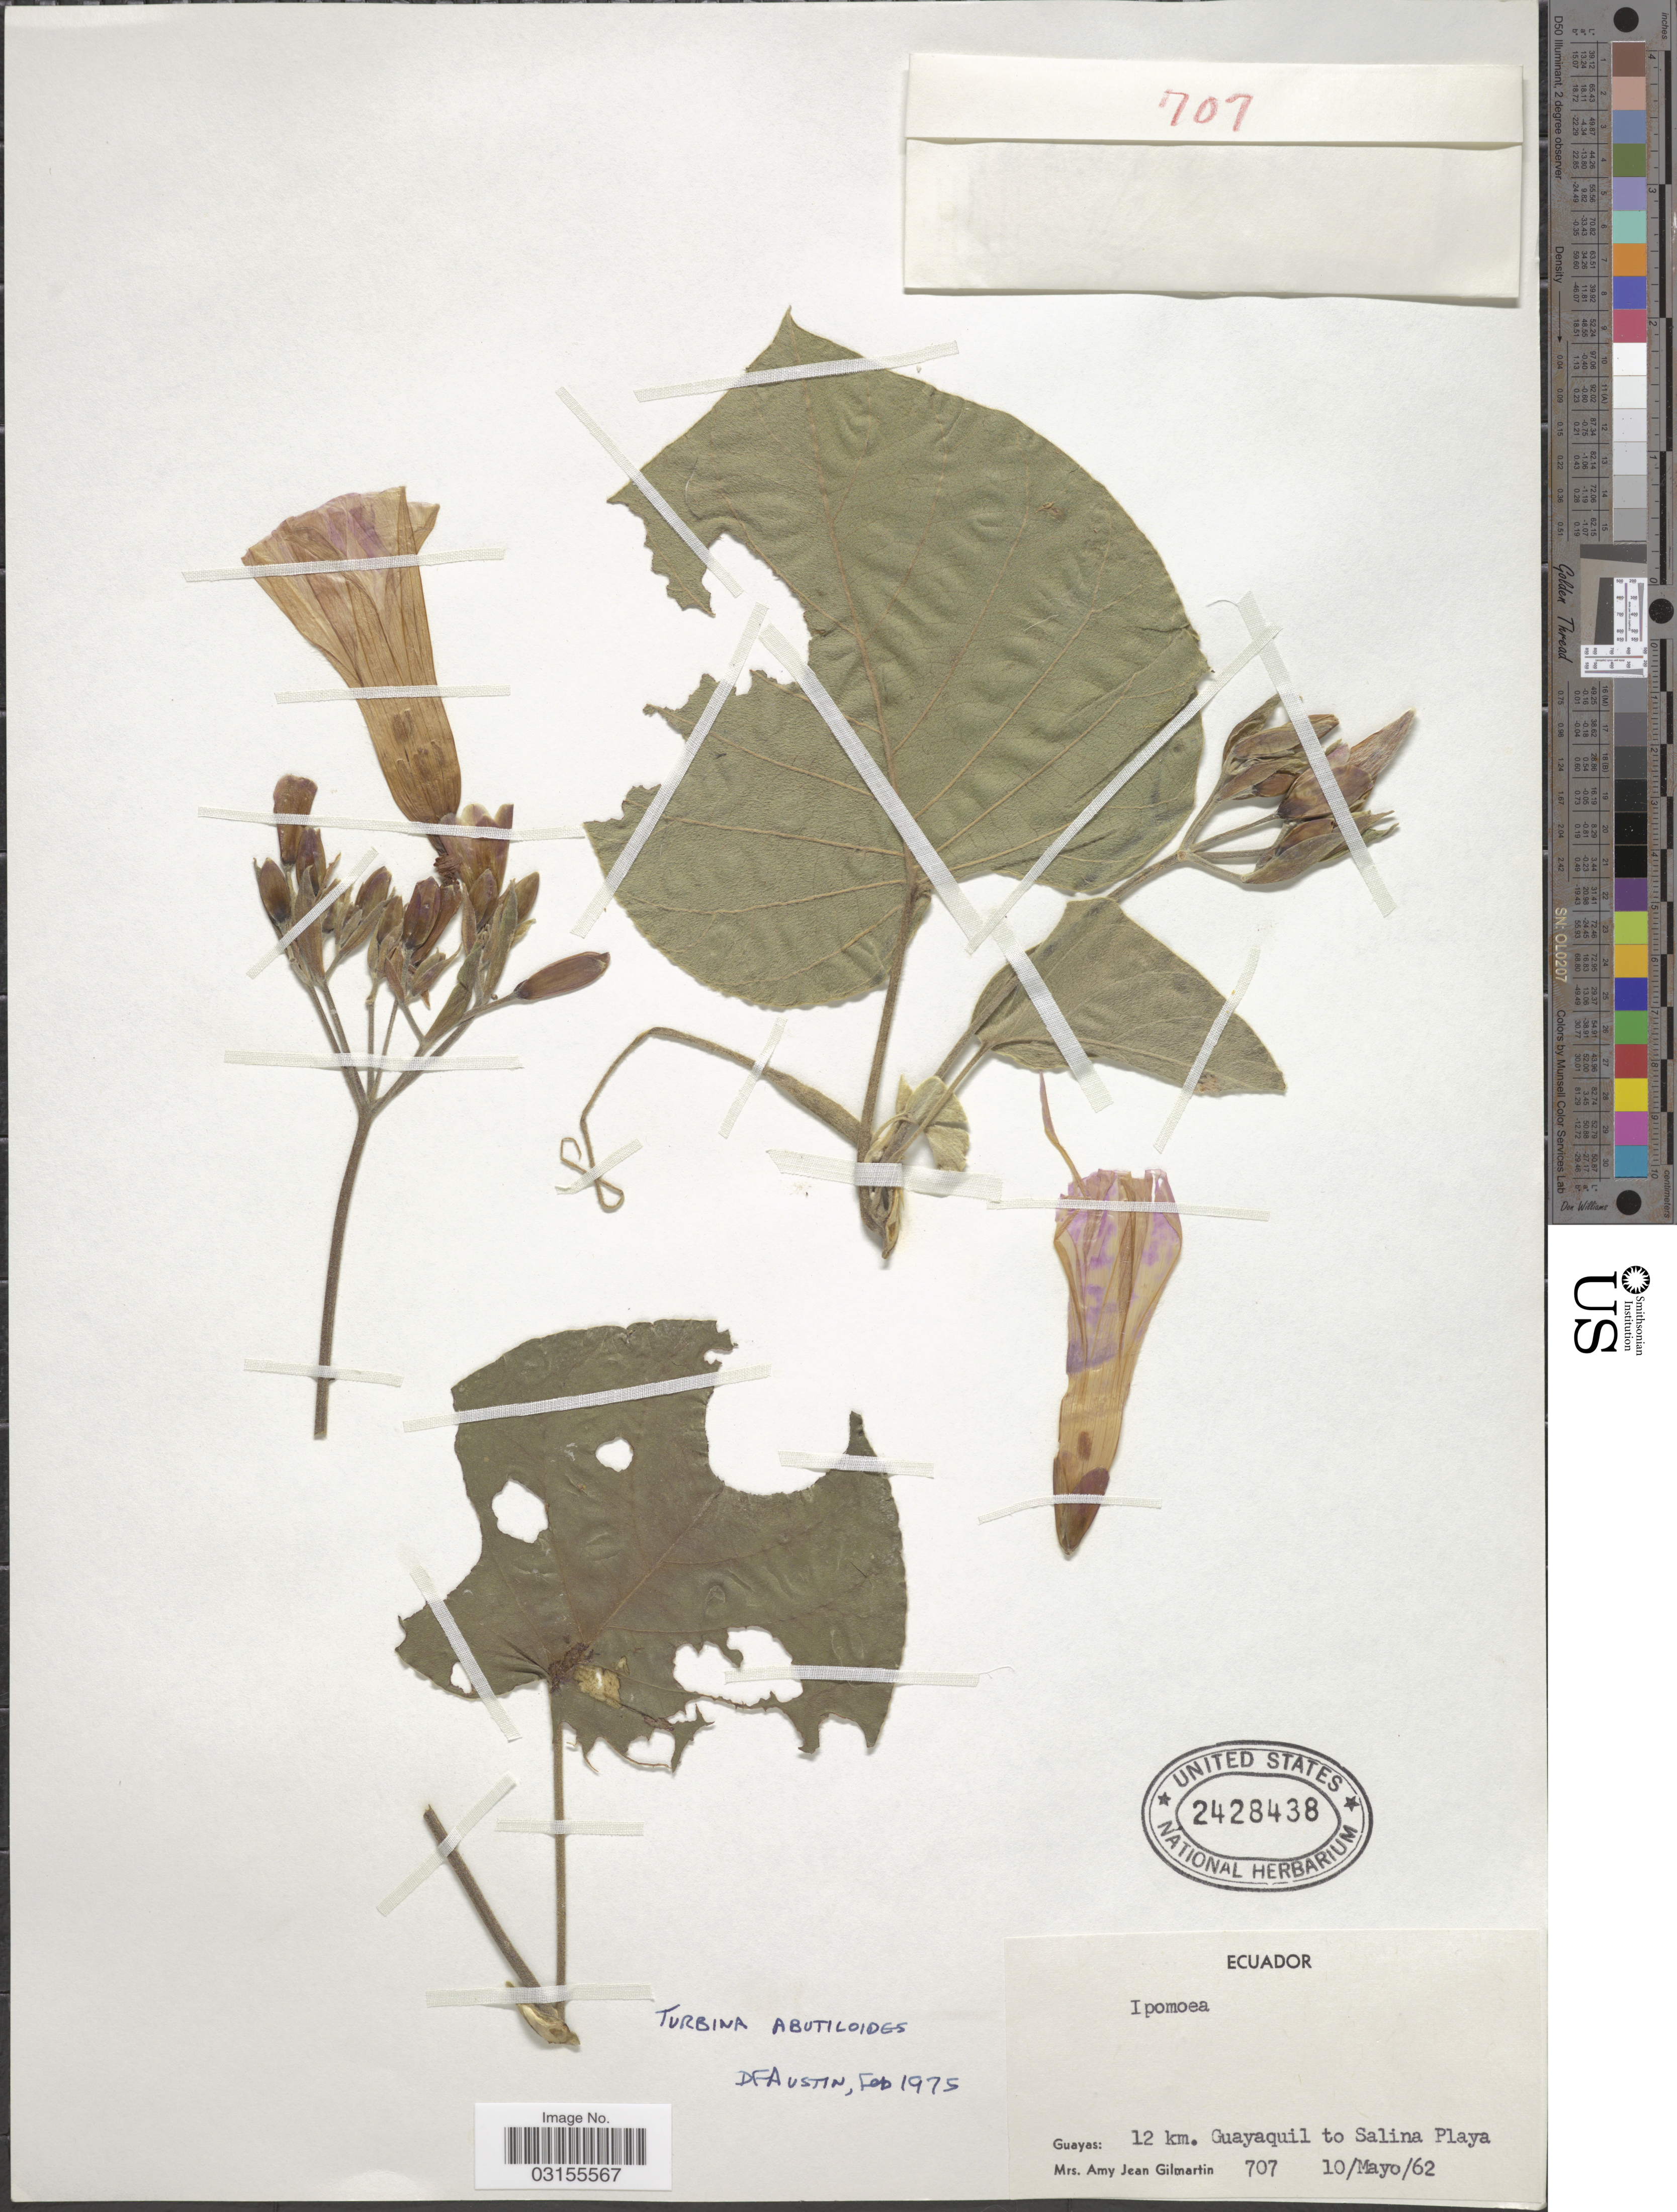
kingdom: Plantae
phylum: Tracheophyta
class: Magnoliopsida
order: Solanales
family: Convolvulaceae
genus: Turbina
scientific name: Turbina abutiloides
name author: (Kunth) O'Donell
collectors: A. J. Gilmartin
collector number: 707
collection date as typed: Transcribed d/m/y: 10/5/62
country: Ecuador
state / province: Guayas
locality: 12 km. Guayaquil to Salina Playa.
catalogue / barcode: US 2428438